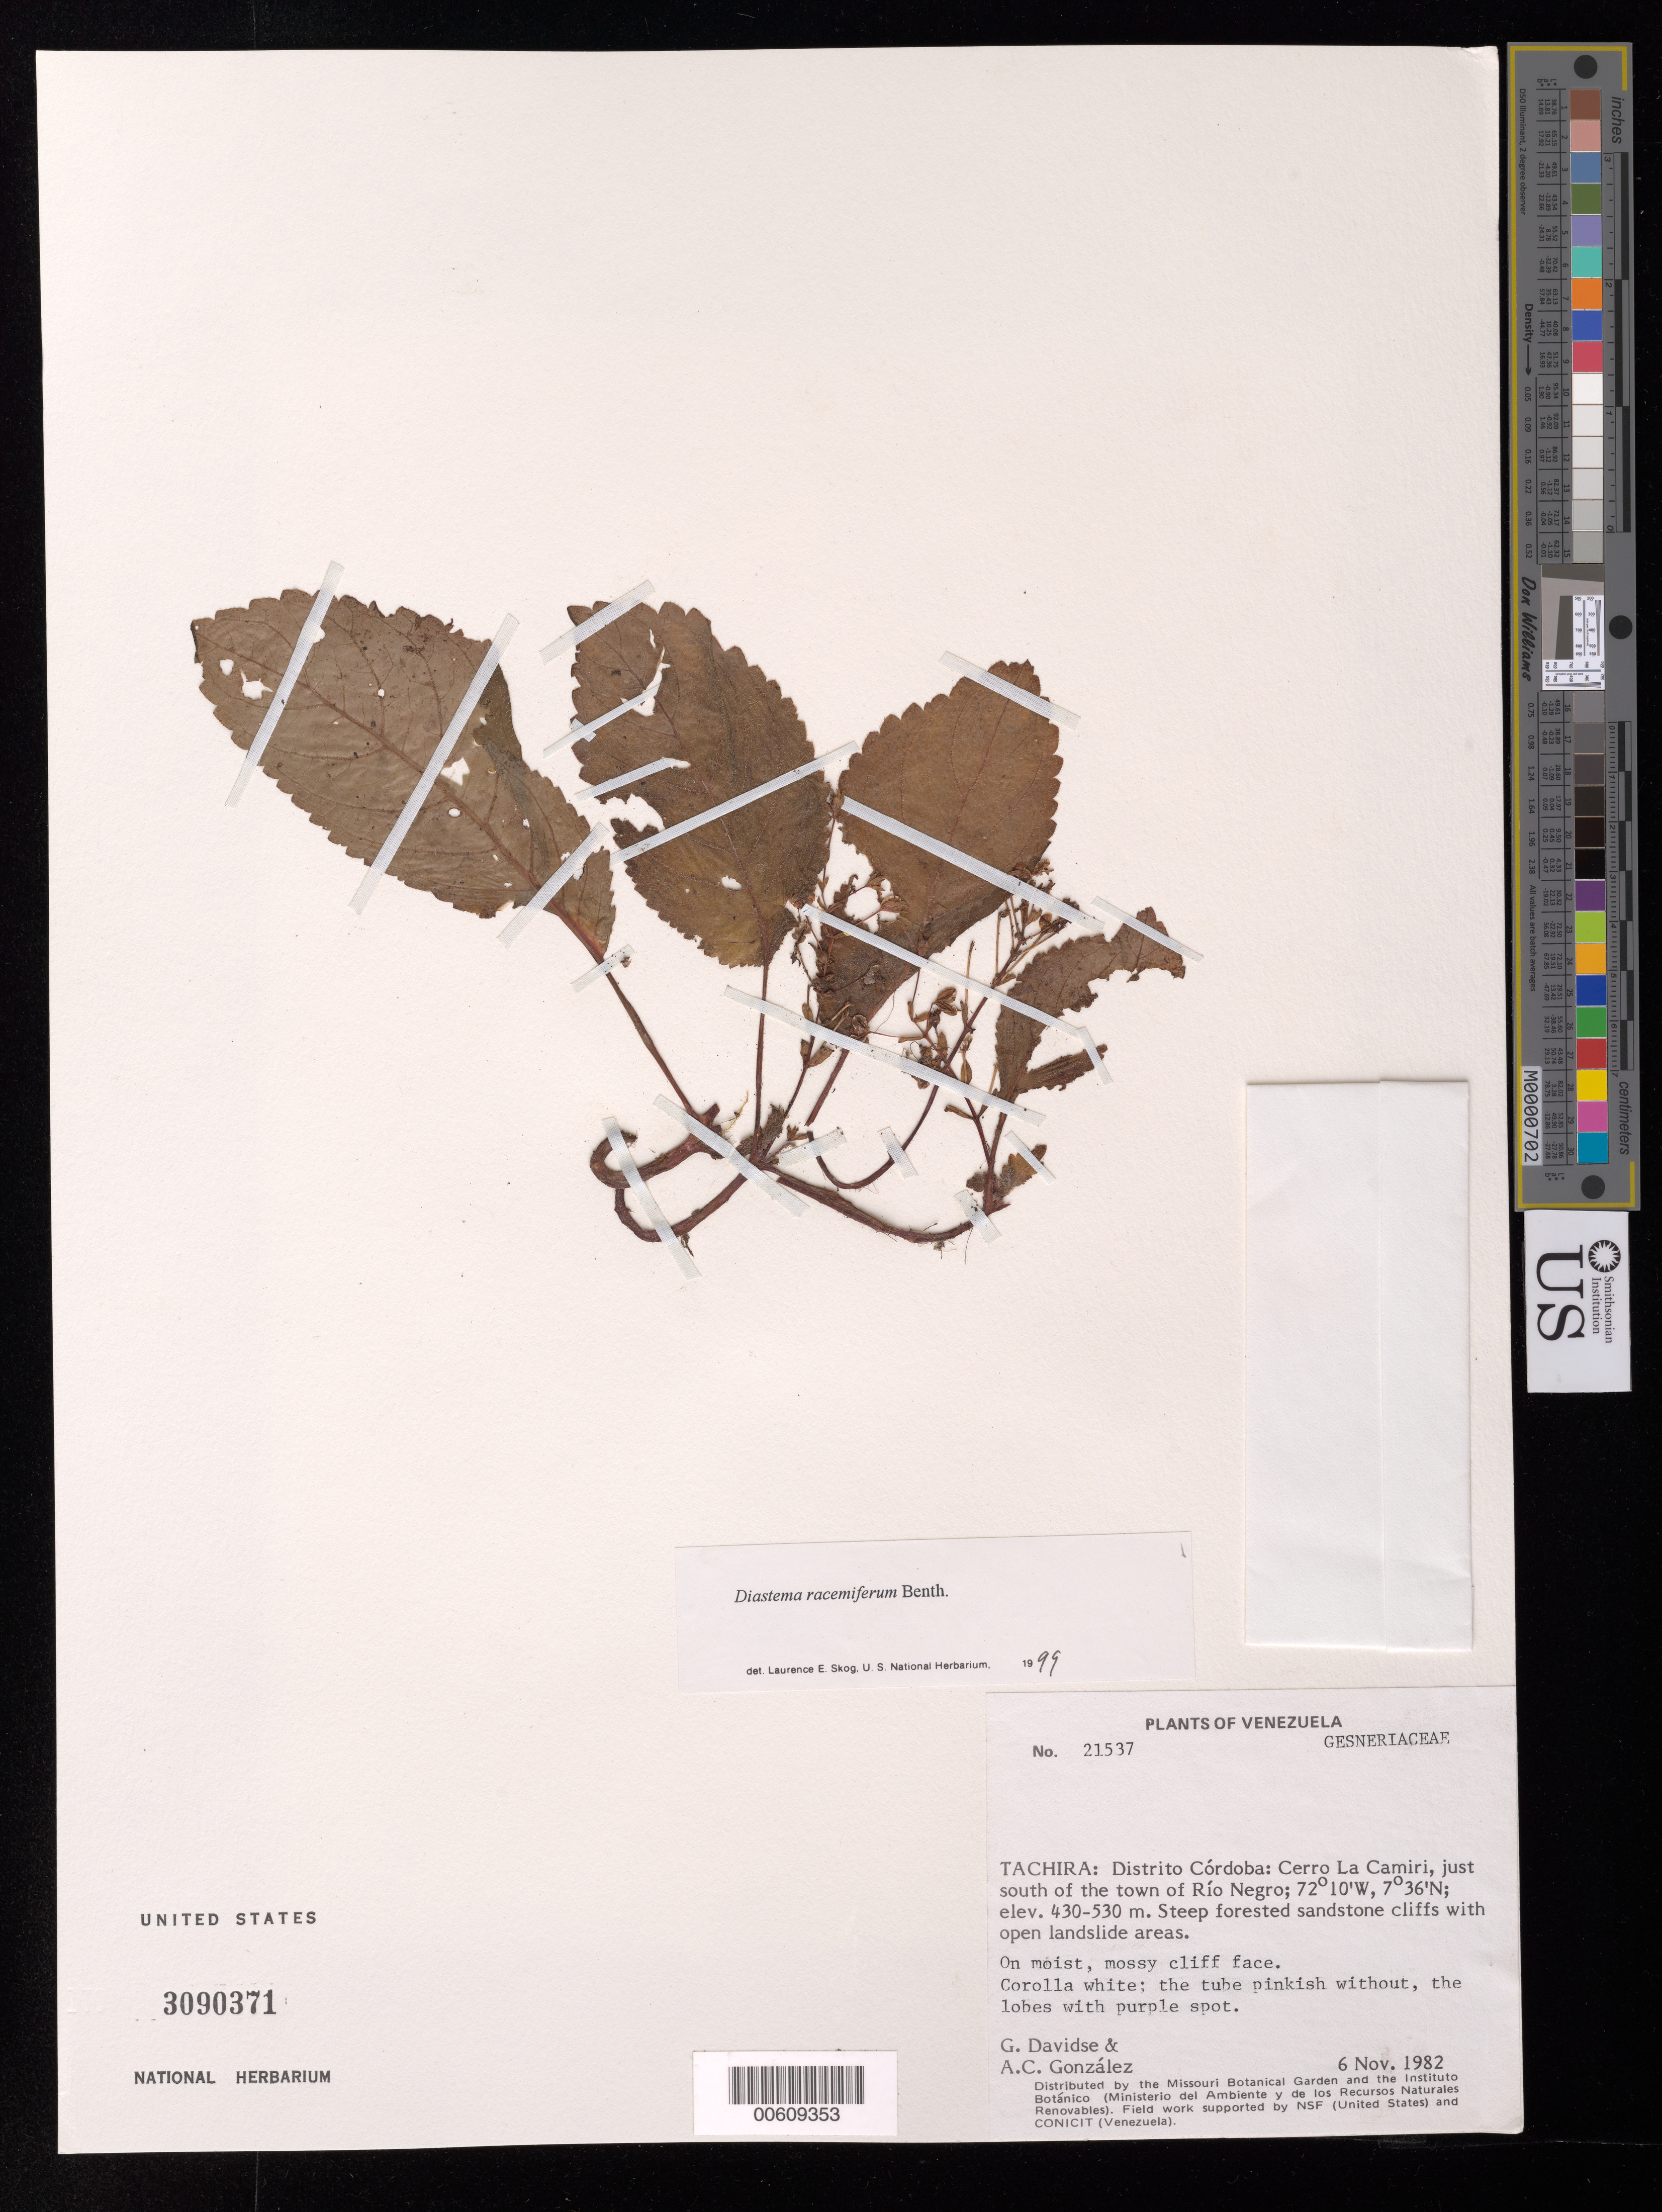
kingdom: Plantae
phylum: Tracheophyta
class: Magnoliopsida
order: Lamiales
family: Gesneriaceae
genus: Diastema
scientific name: Diastema racemiferum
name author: Benth.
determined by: Skog, Laurence E.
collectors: G. Davidse & A. C. González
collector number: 21537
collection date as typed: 06 Nov 1982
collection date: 1982-11-06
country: Venezuela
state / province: Táchira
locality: Distrito Córdoba: Cerro La Camiri, just S of the town of Río Negro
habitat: Steep forested sandstone cliffs with open landslide areas. On moist, mossy cliff face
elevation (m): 430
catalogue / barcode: US 3090371